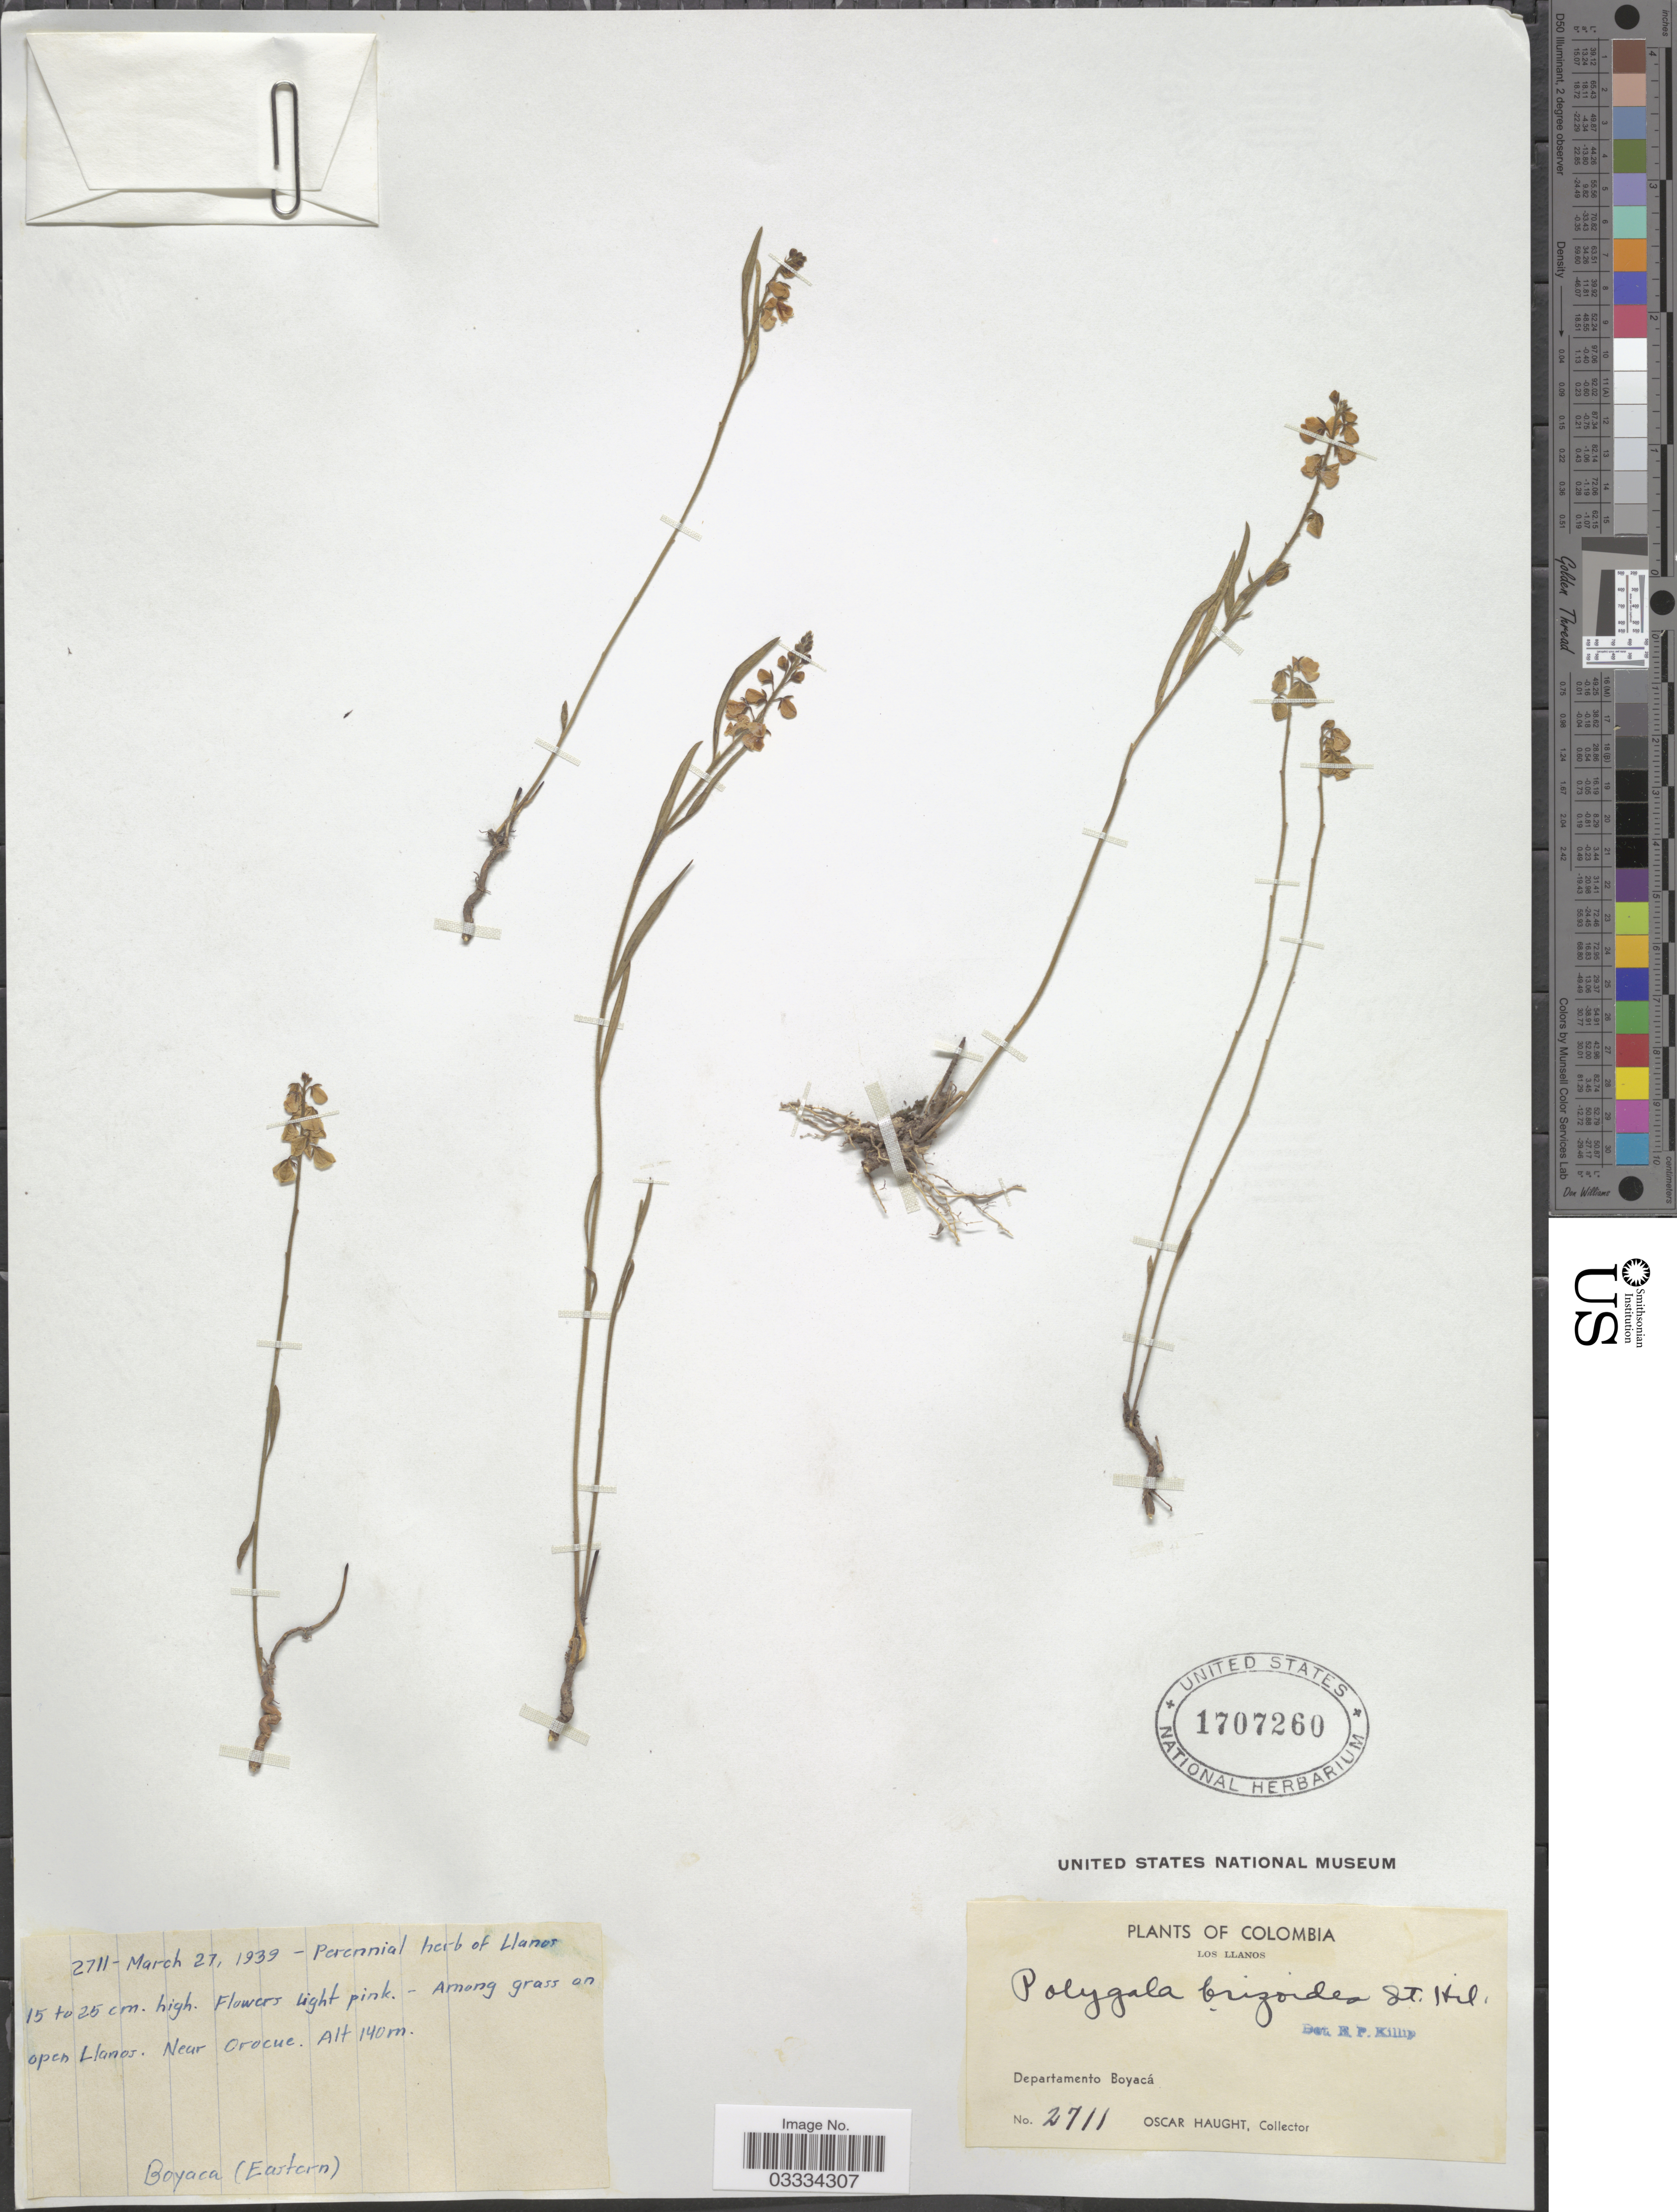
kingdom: Plantae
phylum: Tracheophyta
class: Magnoliopsida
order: Fabales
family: Polygalaceae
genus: Asemeia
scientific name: Asemeia violacea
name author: (Aubl.) J.F.B. Pastore & J.R. Abbott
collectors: O. Haught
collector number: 2711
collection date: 1939-03-27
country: Colombia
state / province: Boyacá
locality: Among grass on open Llanos. Near Orocue. Departamento Boyacá.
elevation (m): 140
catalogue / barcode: US 1707260